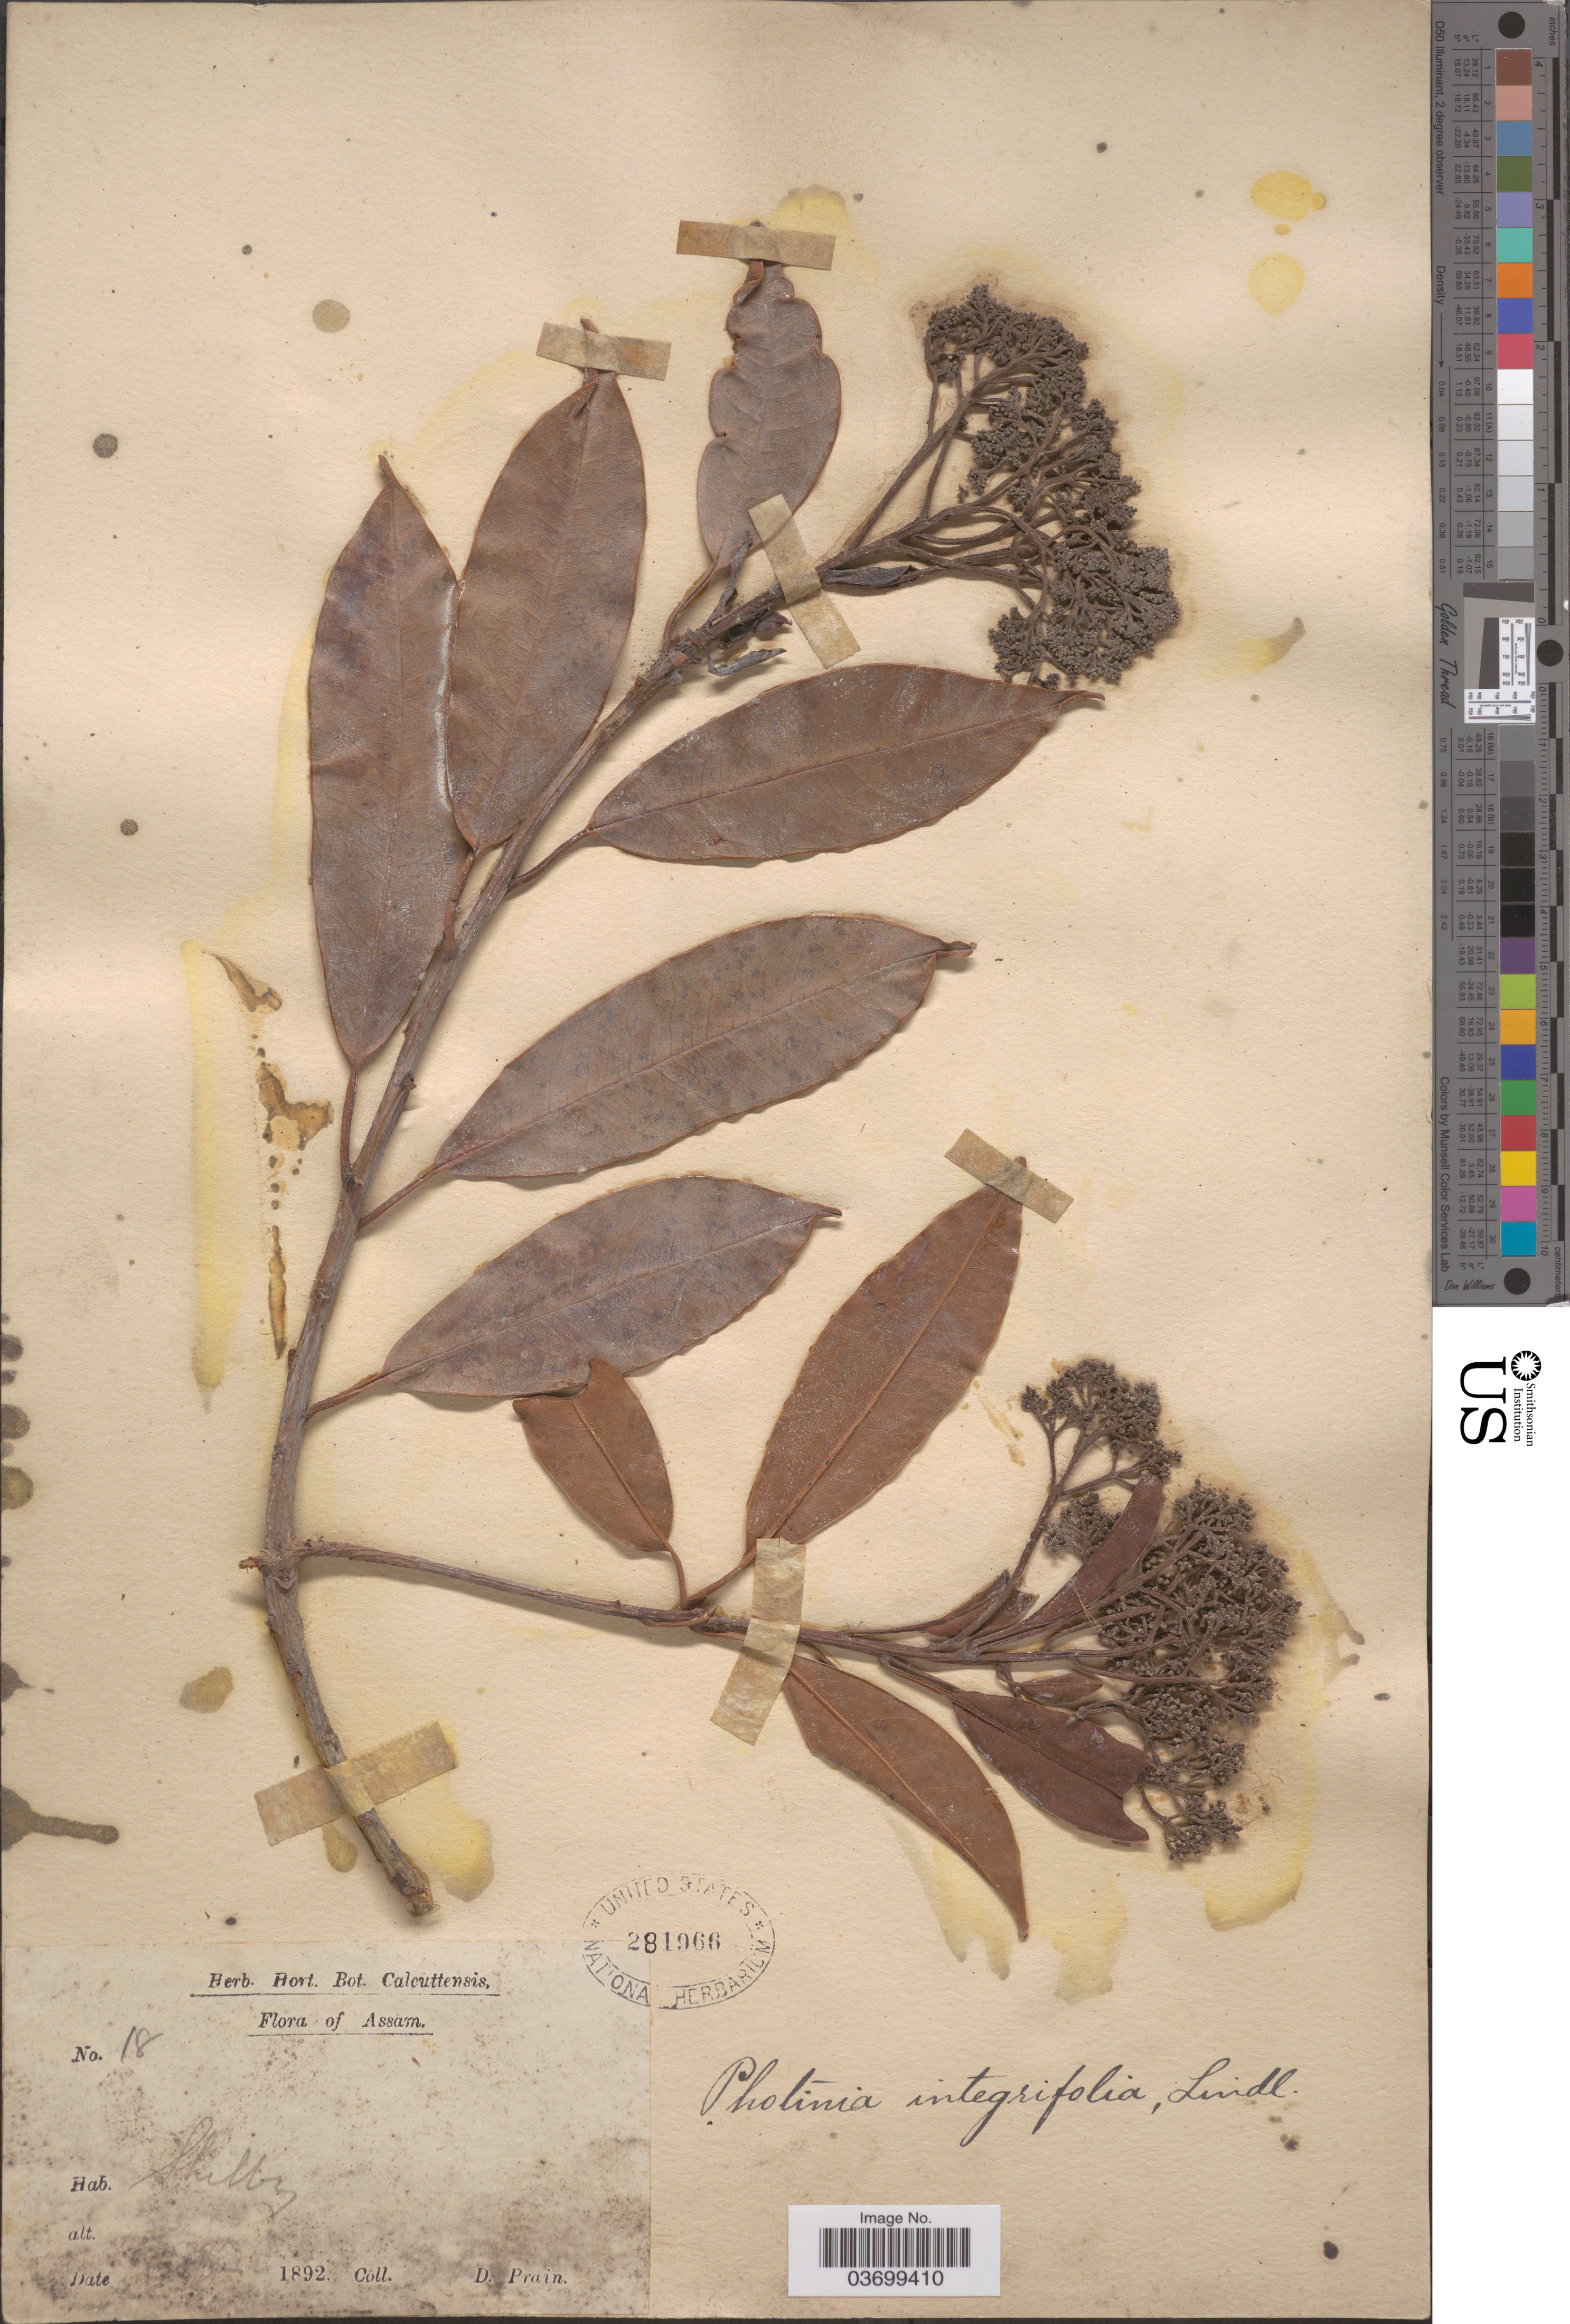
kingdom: Plantae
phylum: Tracheophyta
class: Magnoliopsida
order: Rosales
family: Rosaceae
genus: Photinia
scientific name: Photinia integrifolia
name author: Lindl.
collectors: D. Prain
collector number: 18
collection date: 1892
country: India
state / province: Meghalaya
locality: Shillong.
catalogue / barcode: US 281966